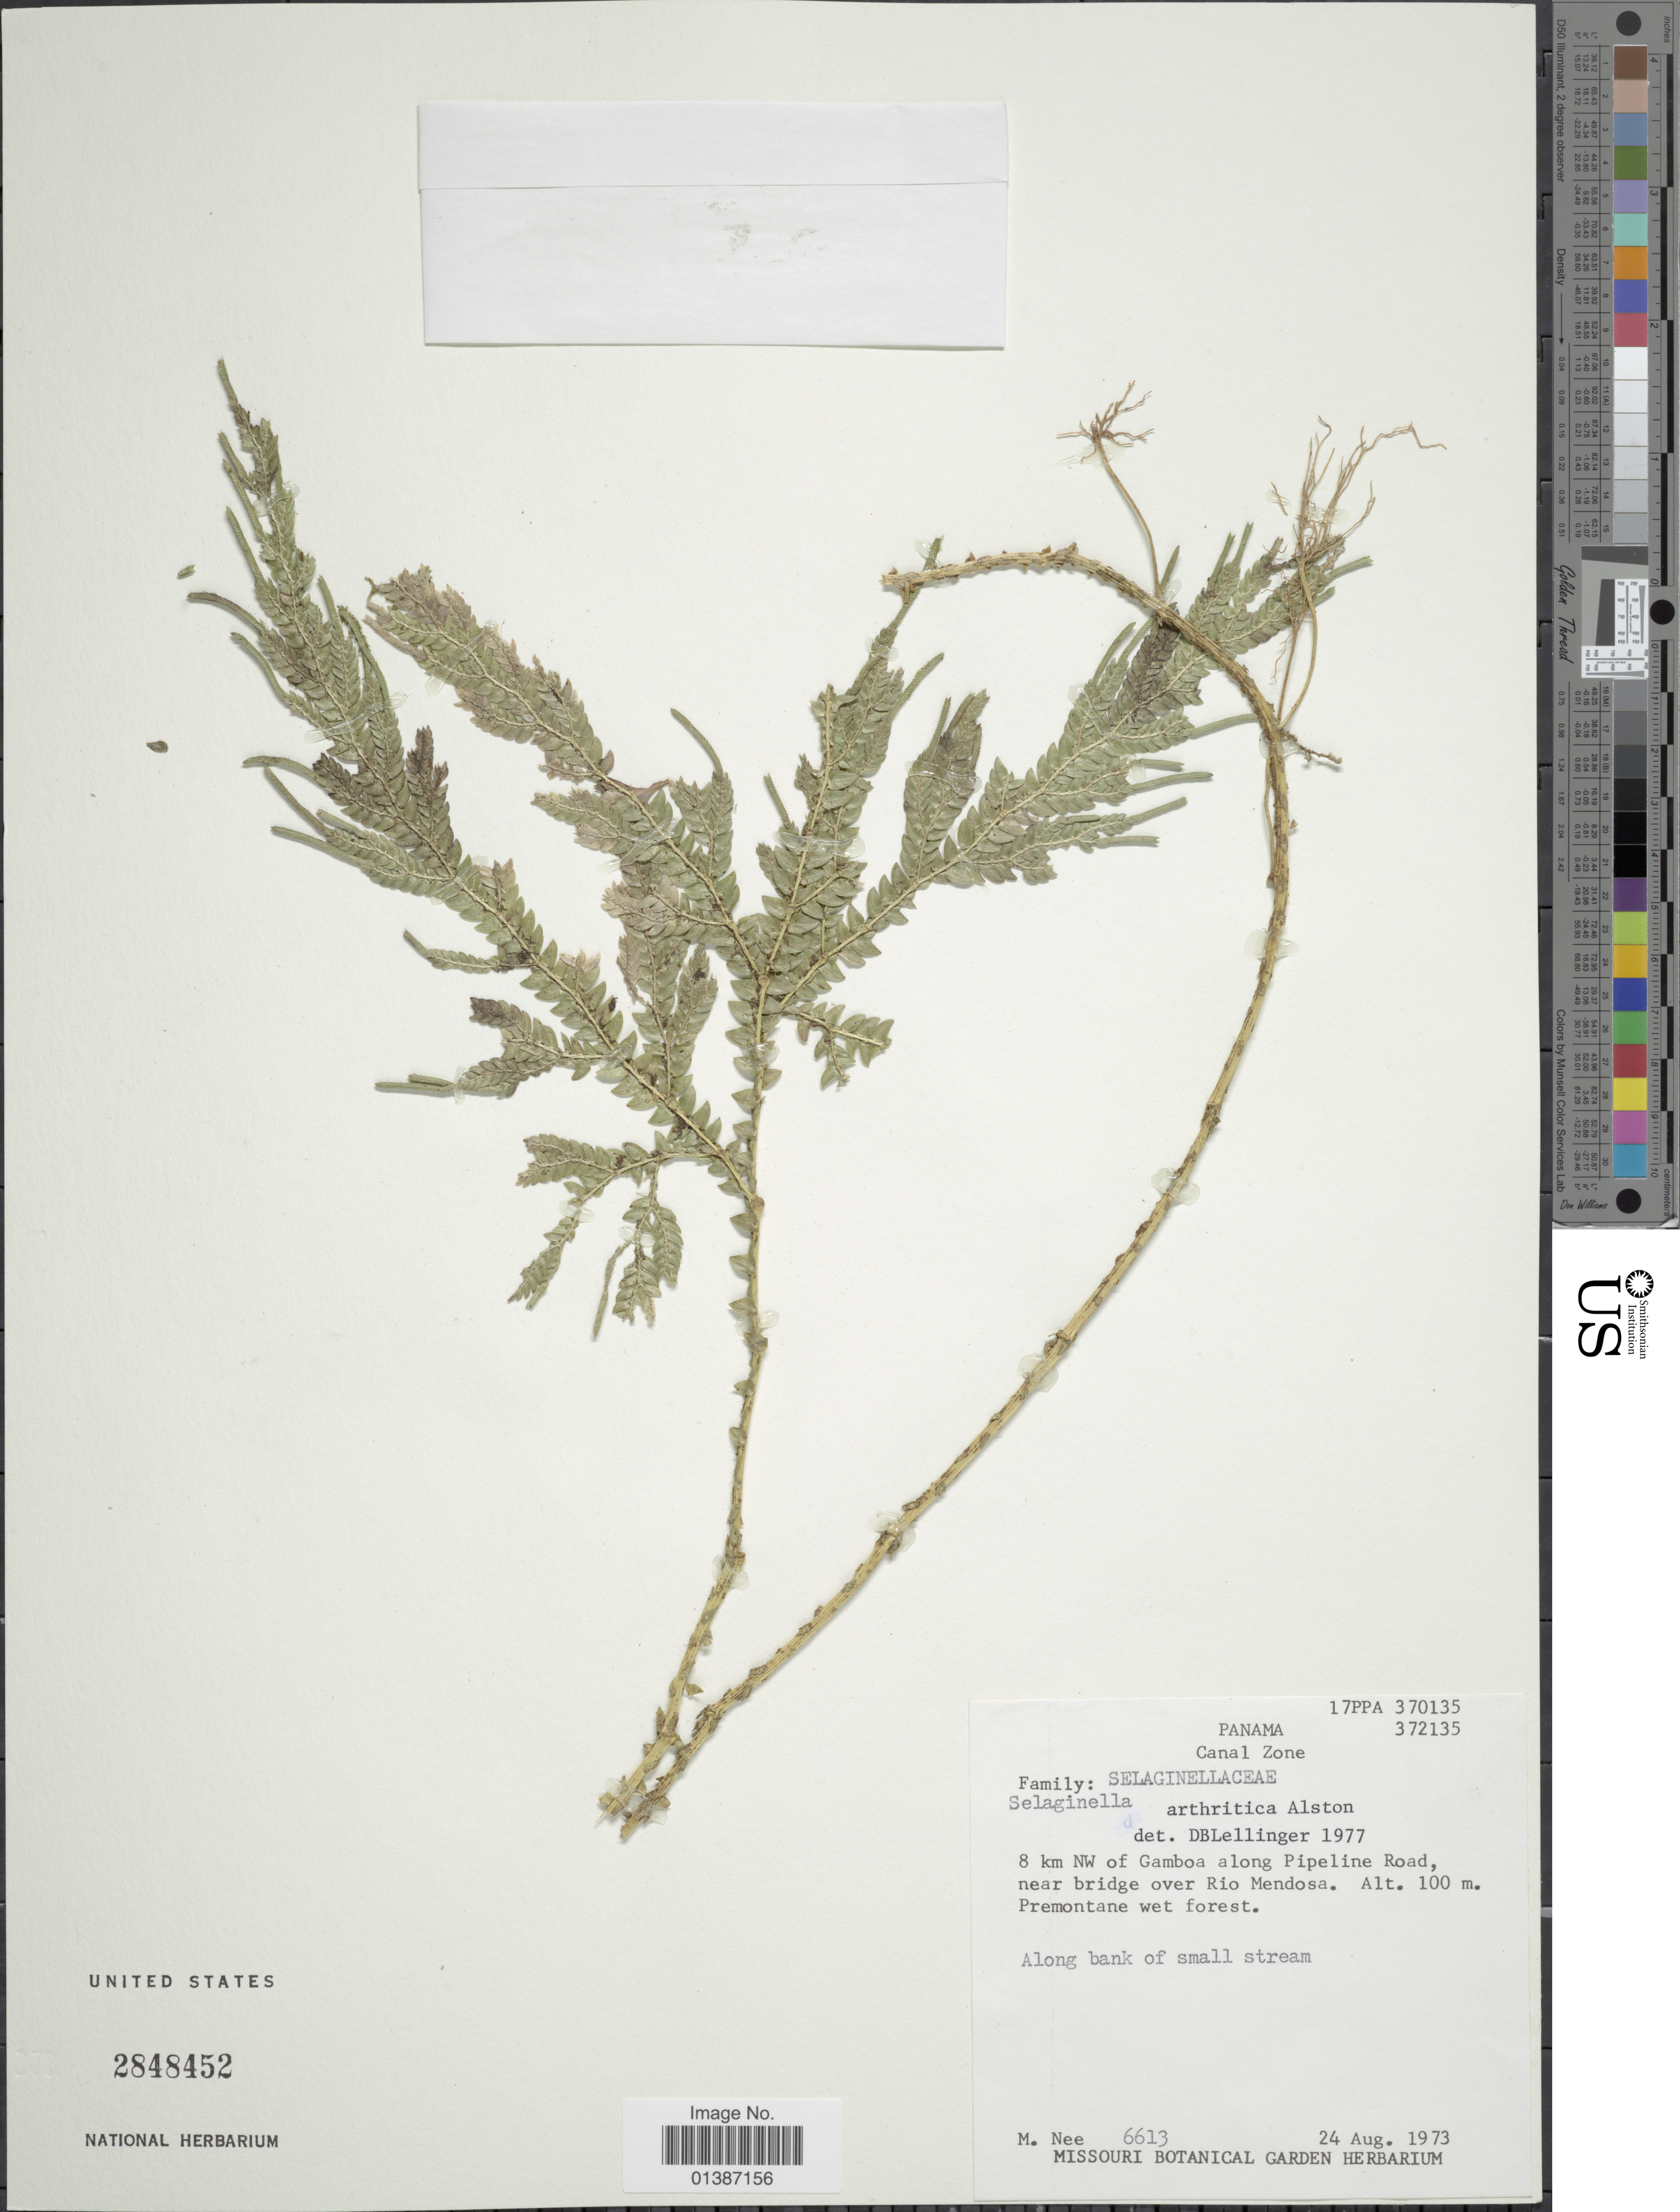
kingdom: Plantae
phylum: Tracheophyta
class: Lycopodiopsida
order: Selaginellales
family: Selaginellaceae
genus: Selaginella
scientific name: Selaginella arthritica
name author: Alston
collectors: M. Nee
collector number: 6613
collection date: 1973-08-24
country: Panama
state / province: Colón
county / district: Canal Zone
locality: Canal Zone, 8 km NW of Gamboa along Pipeline Road, near bridge over Rio Mendosa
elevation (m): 100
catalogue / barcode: US 2848452